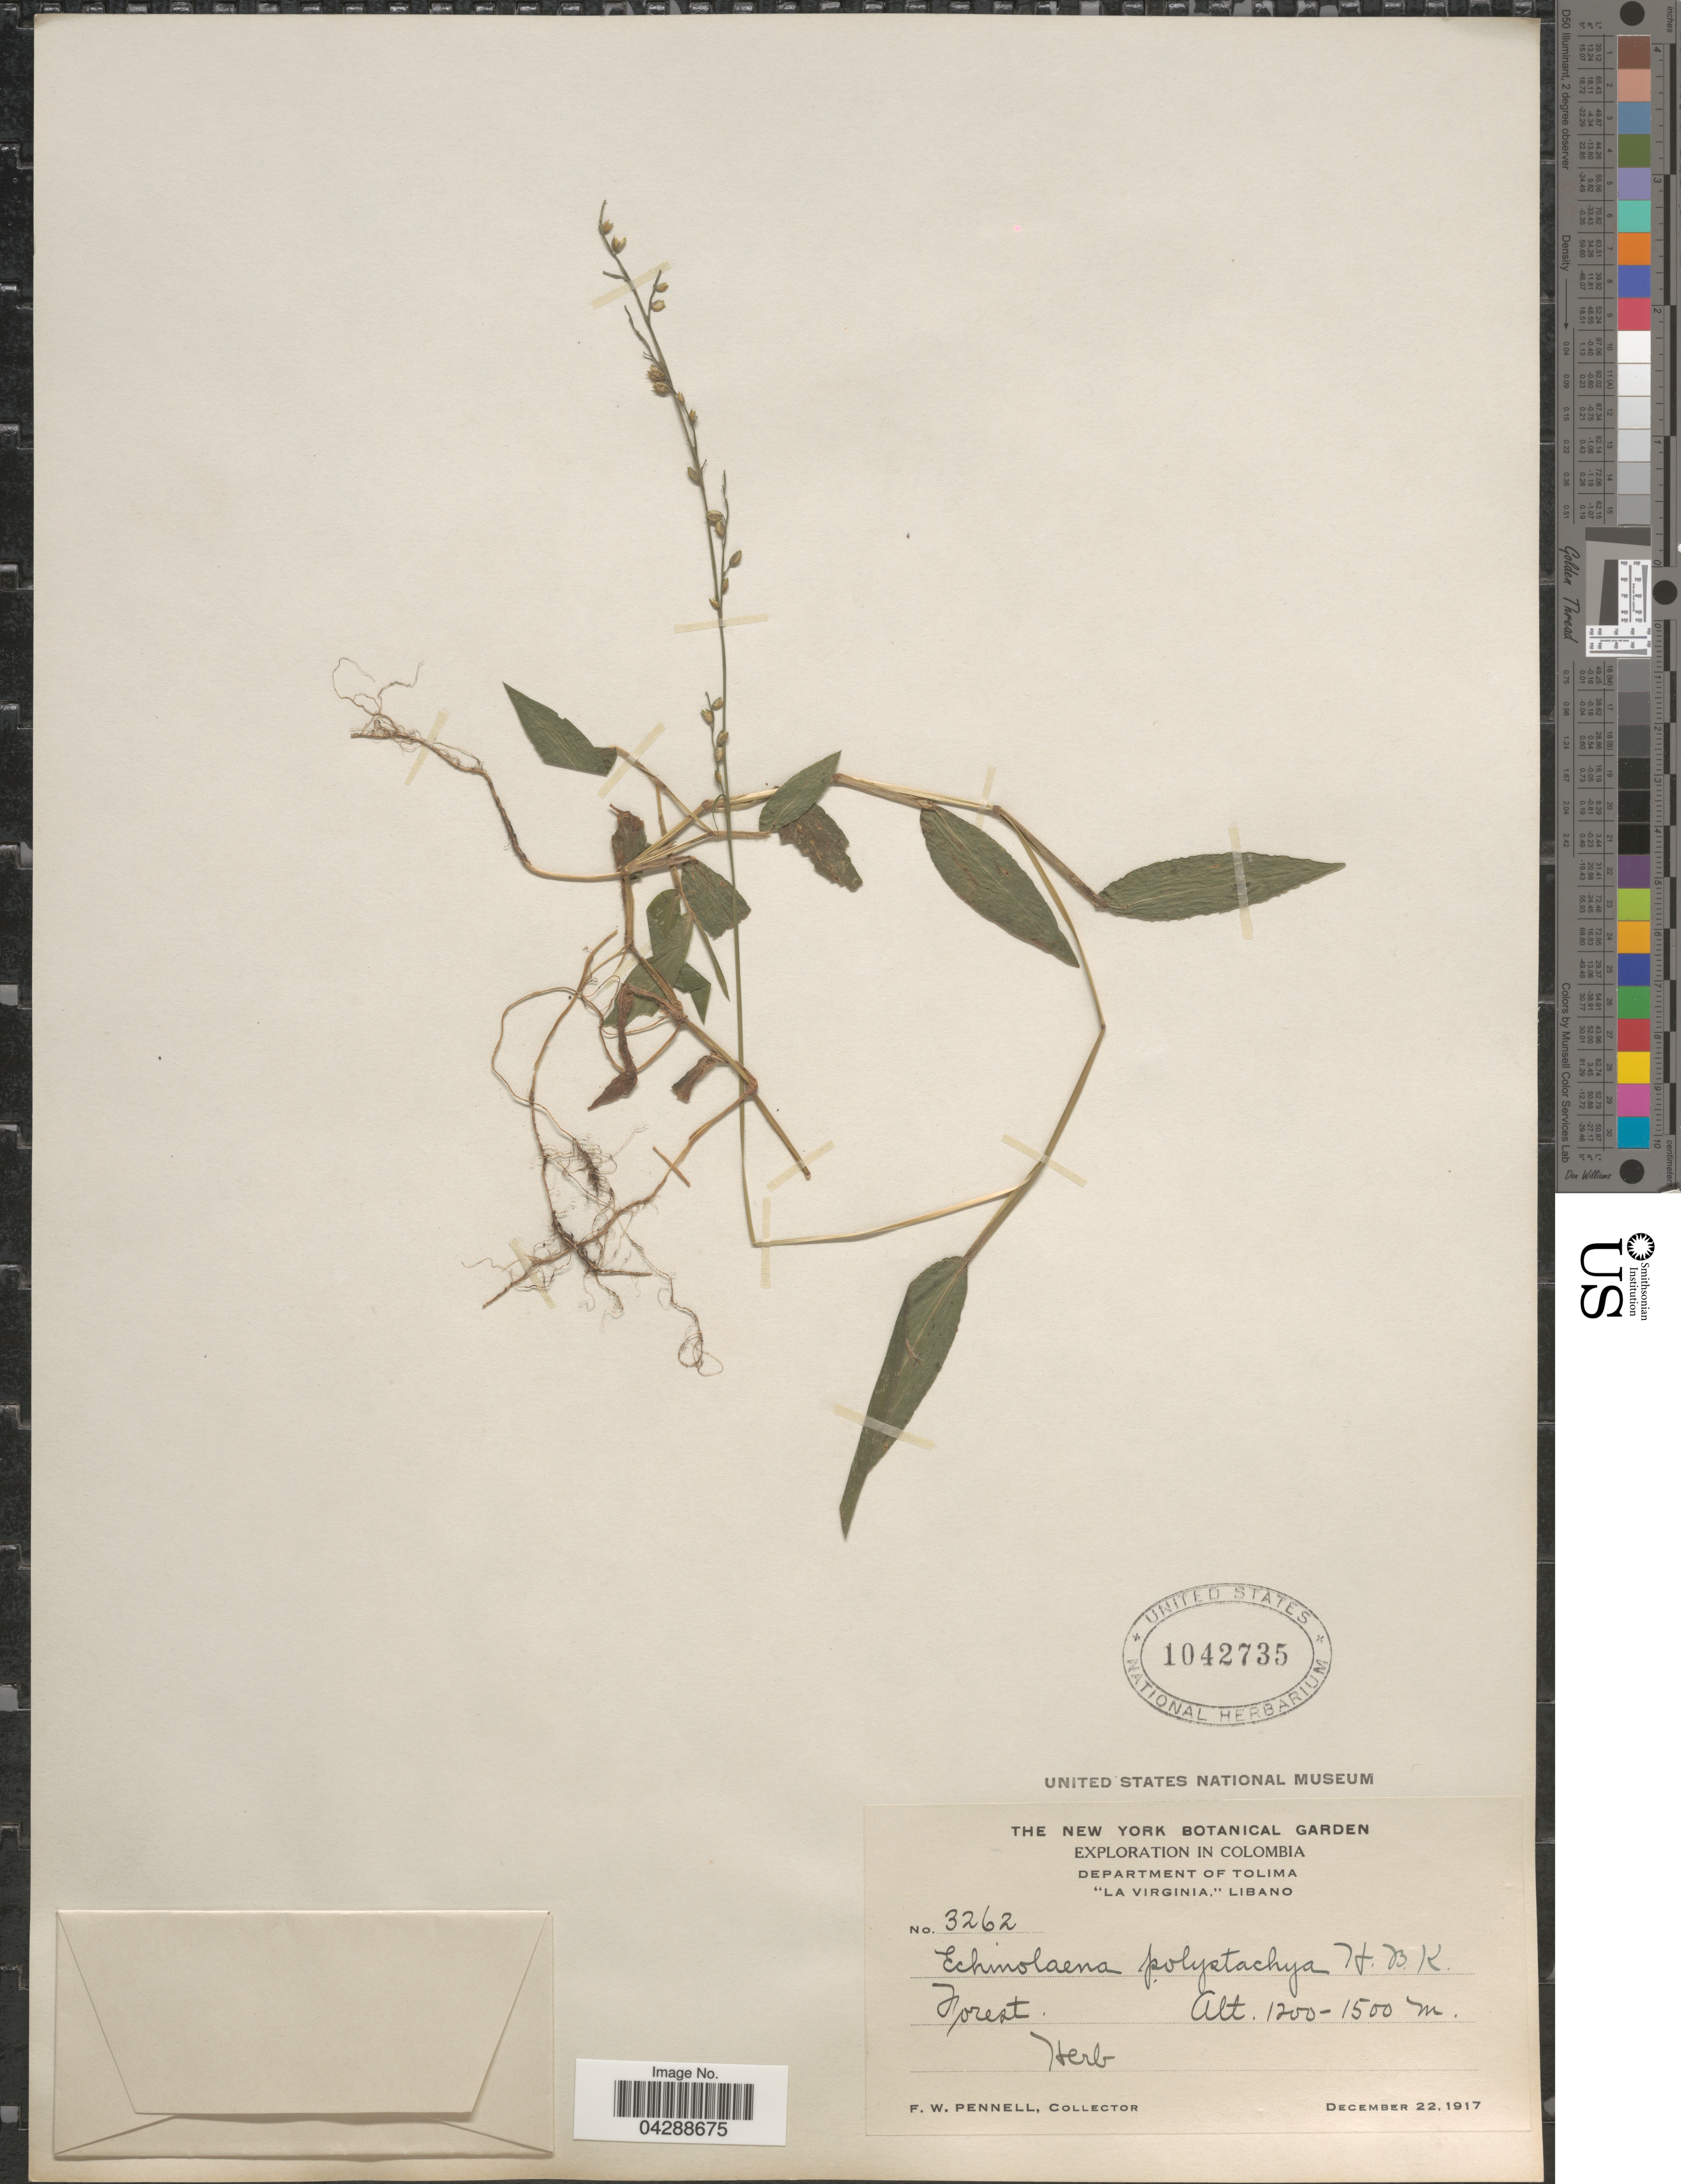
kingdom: Plantae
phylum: Tracheophyta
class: Liliopsida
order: Poales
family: Poaceae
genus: Pseudechinolaena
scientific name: Pseudechinolaena polystachya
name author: (Kunth) Stapf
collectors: F. W. Pennell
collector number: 3262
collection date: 1917-12-22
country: Colombia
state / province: Tolima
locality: Exploration in Colombia. Department of Tolima. "La Virginia," Libano.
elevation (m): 1200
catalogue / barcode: US 1042735